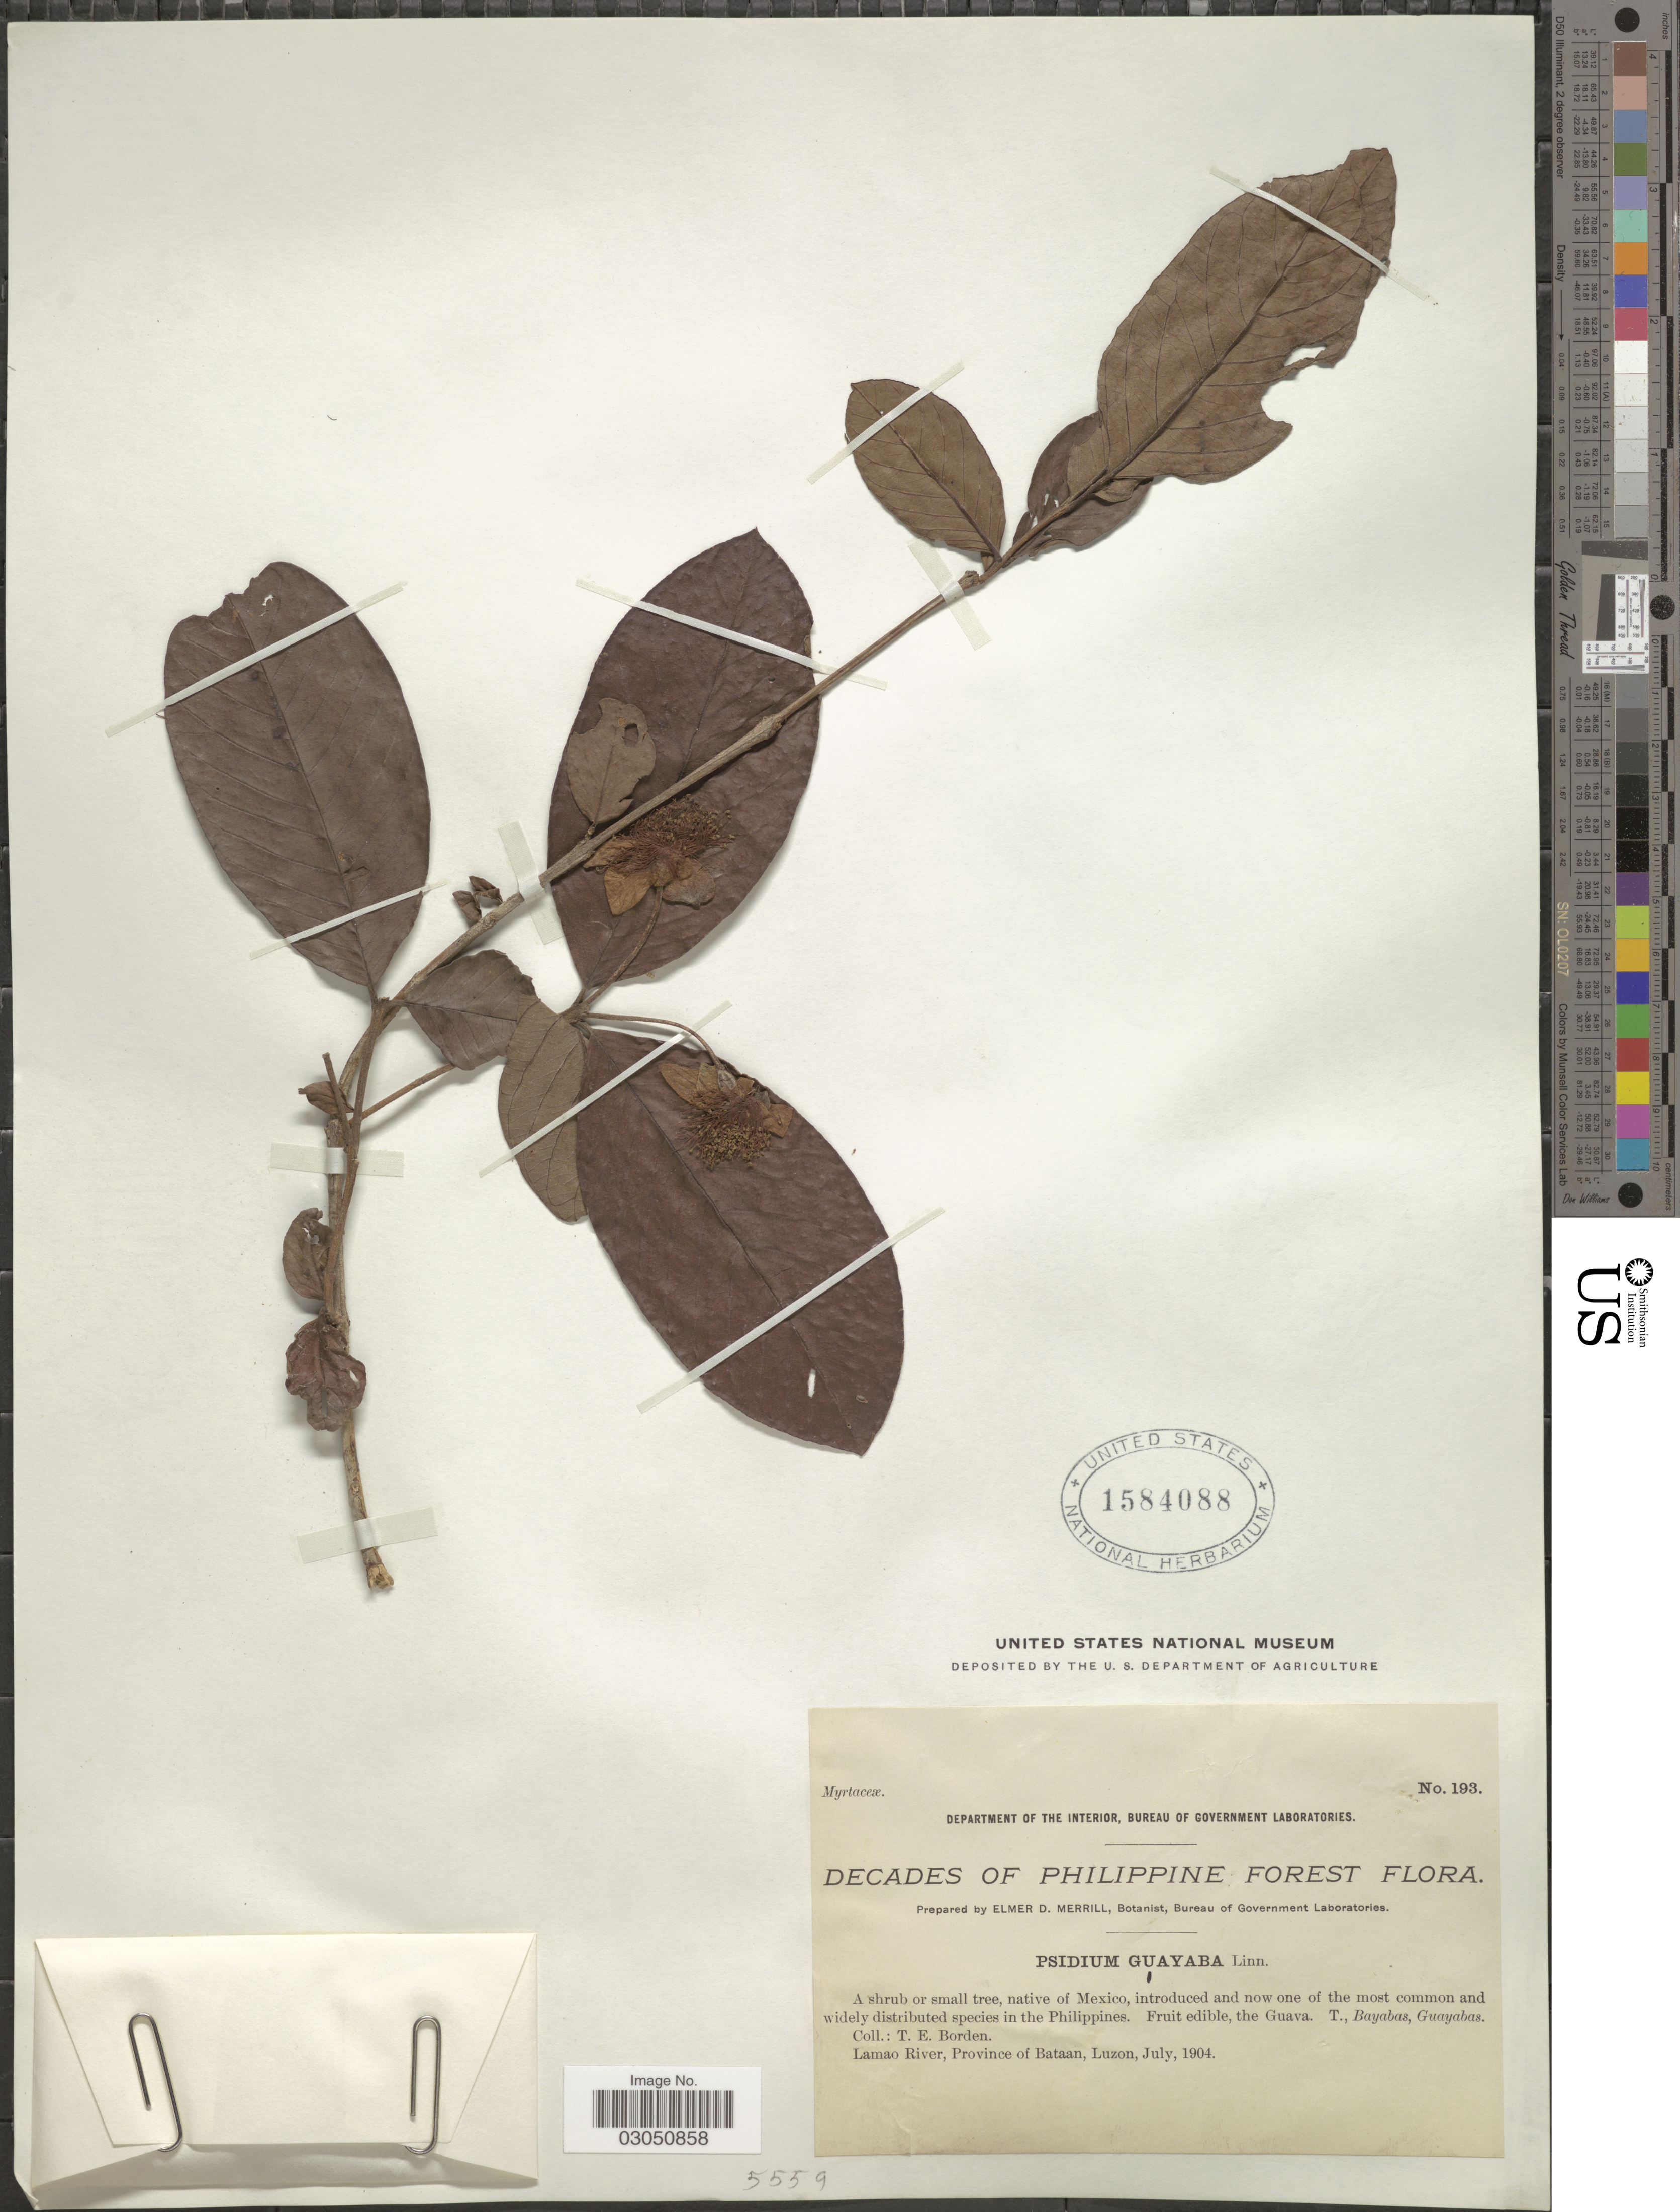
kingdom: Plantae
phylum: Tracheophyta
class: Magnoliopsida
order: Myrtales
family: Myrtaceae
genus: Psidium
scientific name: Psidium guajava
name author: L.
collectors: T. E. Borden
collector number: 193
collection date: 1904-07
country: Philippines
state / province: Central Luzon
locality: Lamao River, Province of Bataan, Luzon.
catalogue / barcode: US 1584088